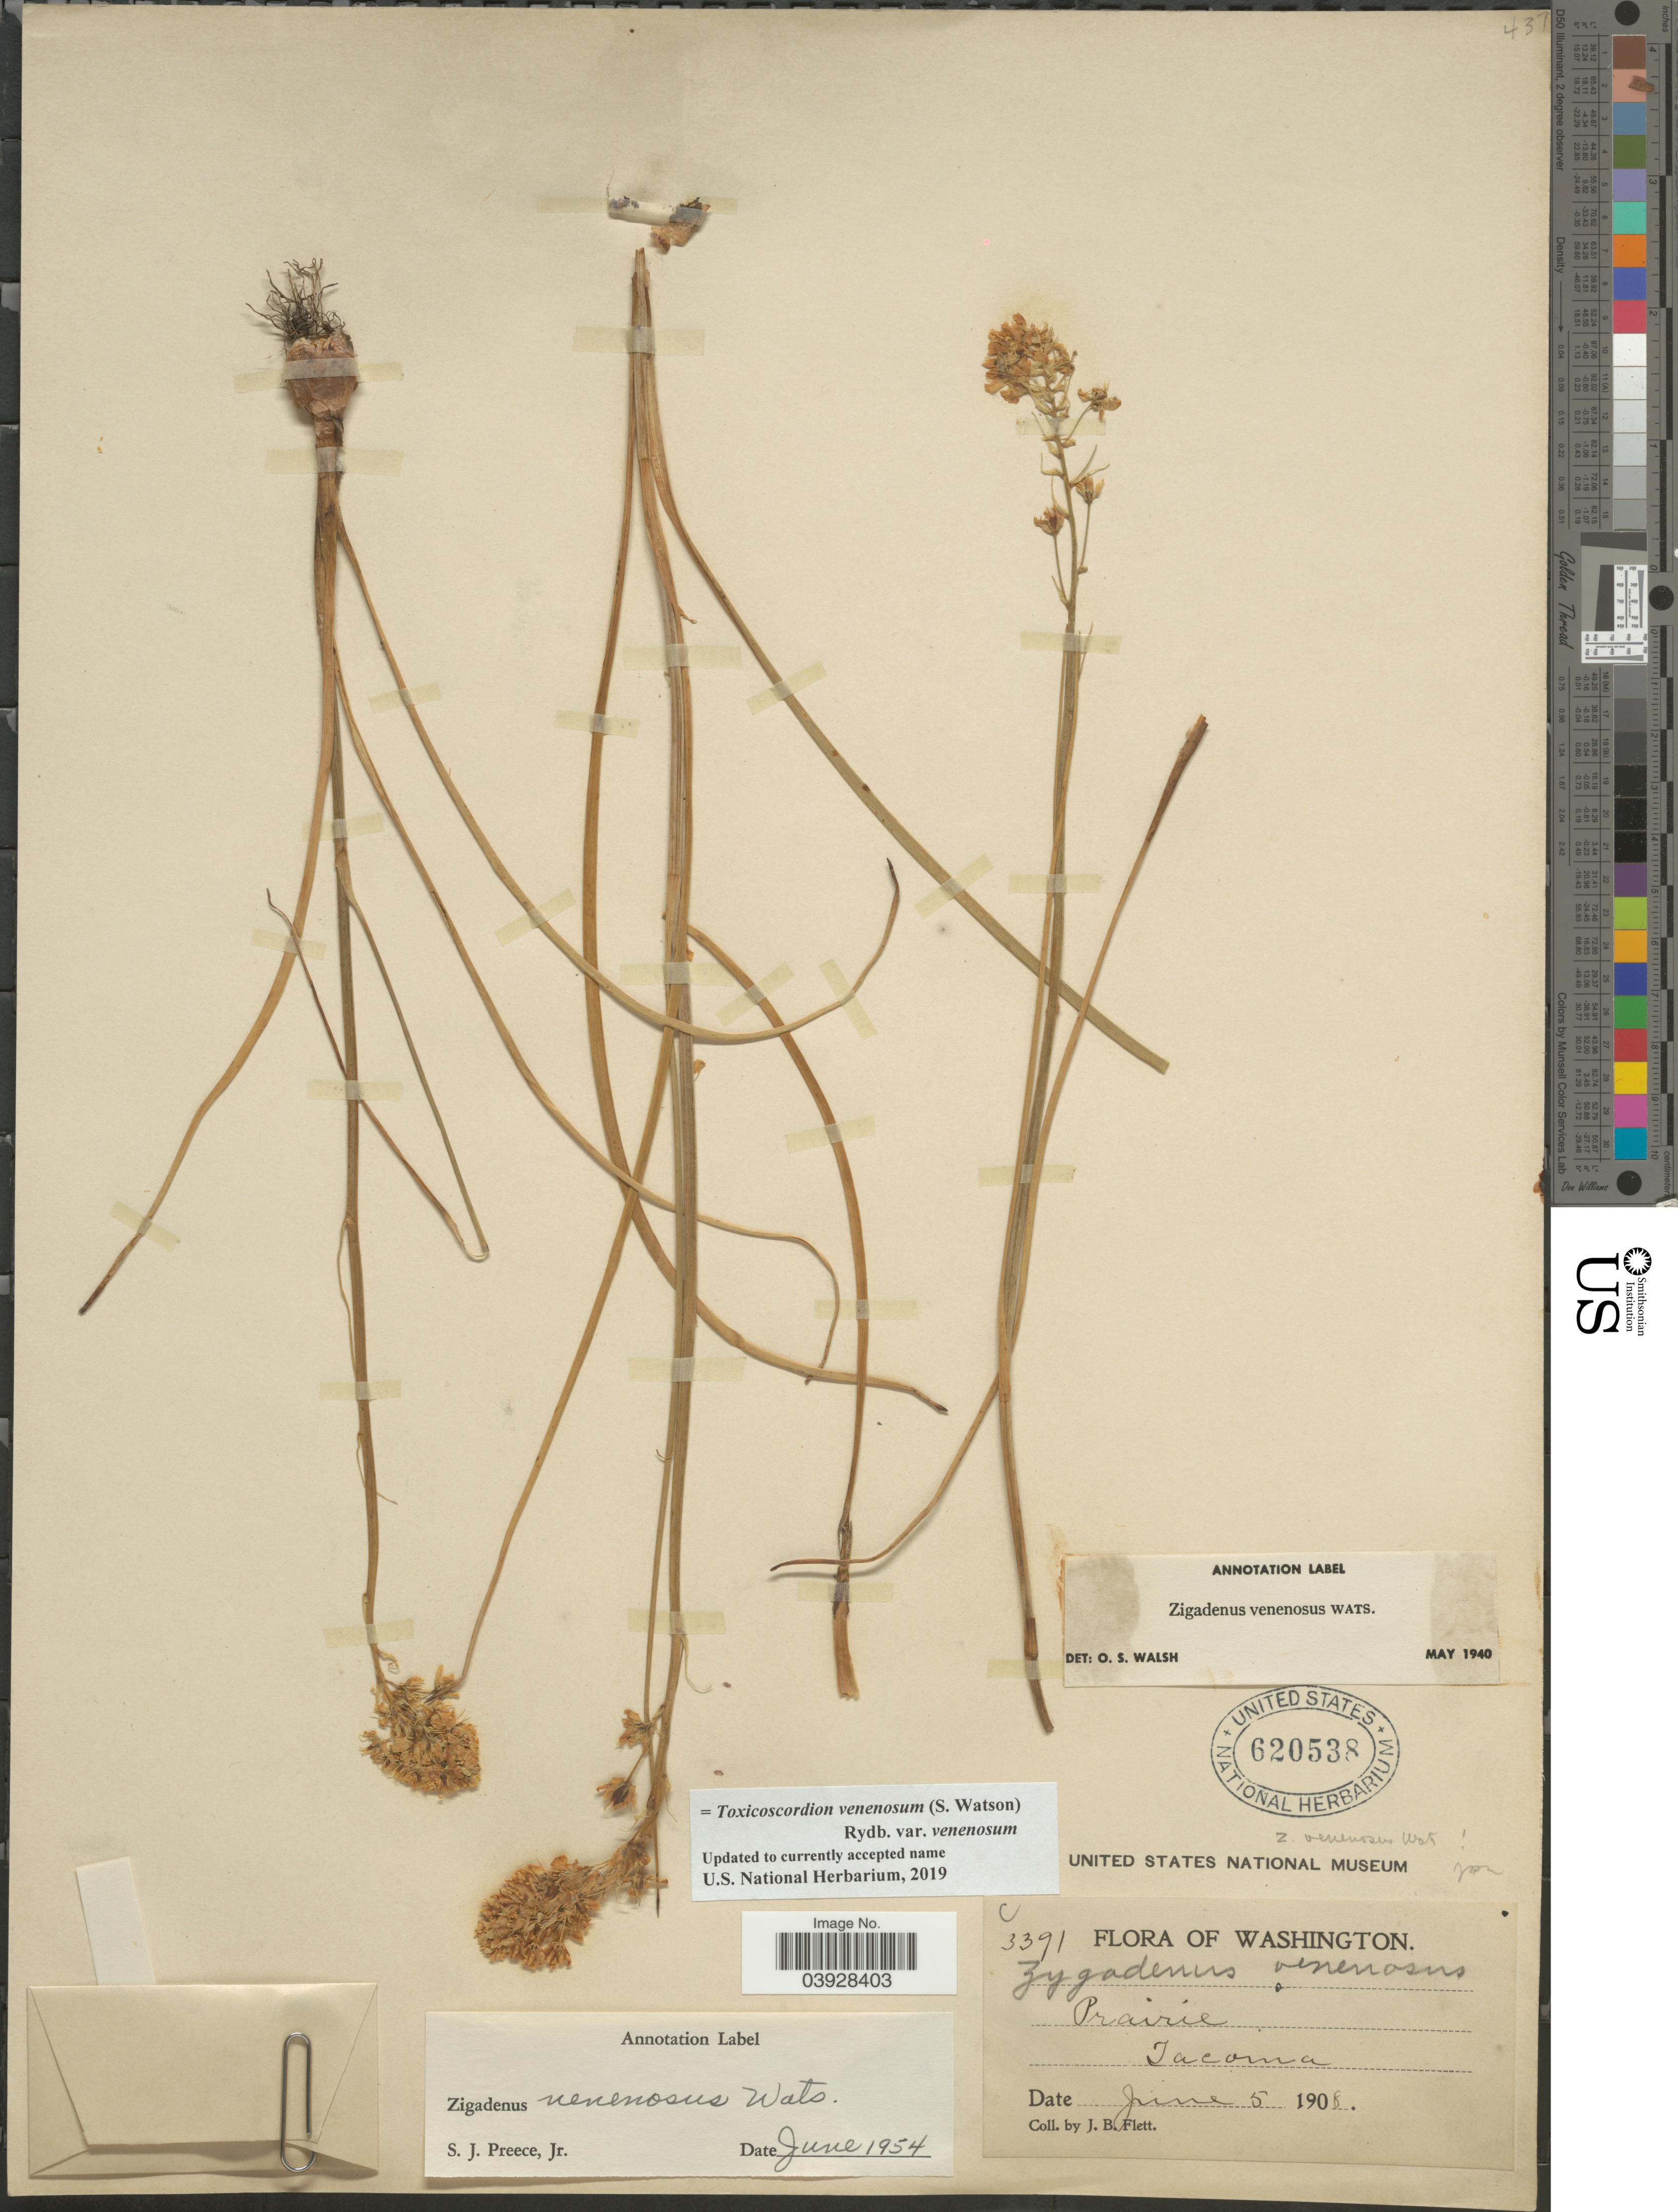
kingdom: Plantae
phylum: Tracheophyta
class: Liliopsida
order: Liliales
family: Melanthiaceae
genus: Toxicoscordion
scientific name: Toxicoscordion venenosum var. gramineum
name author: (Rydb.) Brasher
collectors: J. Flett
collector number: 3391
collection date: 1908-06-05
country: United States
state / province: Washington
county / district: Pierce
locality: Tacoma.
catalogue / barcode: US 620538